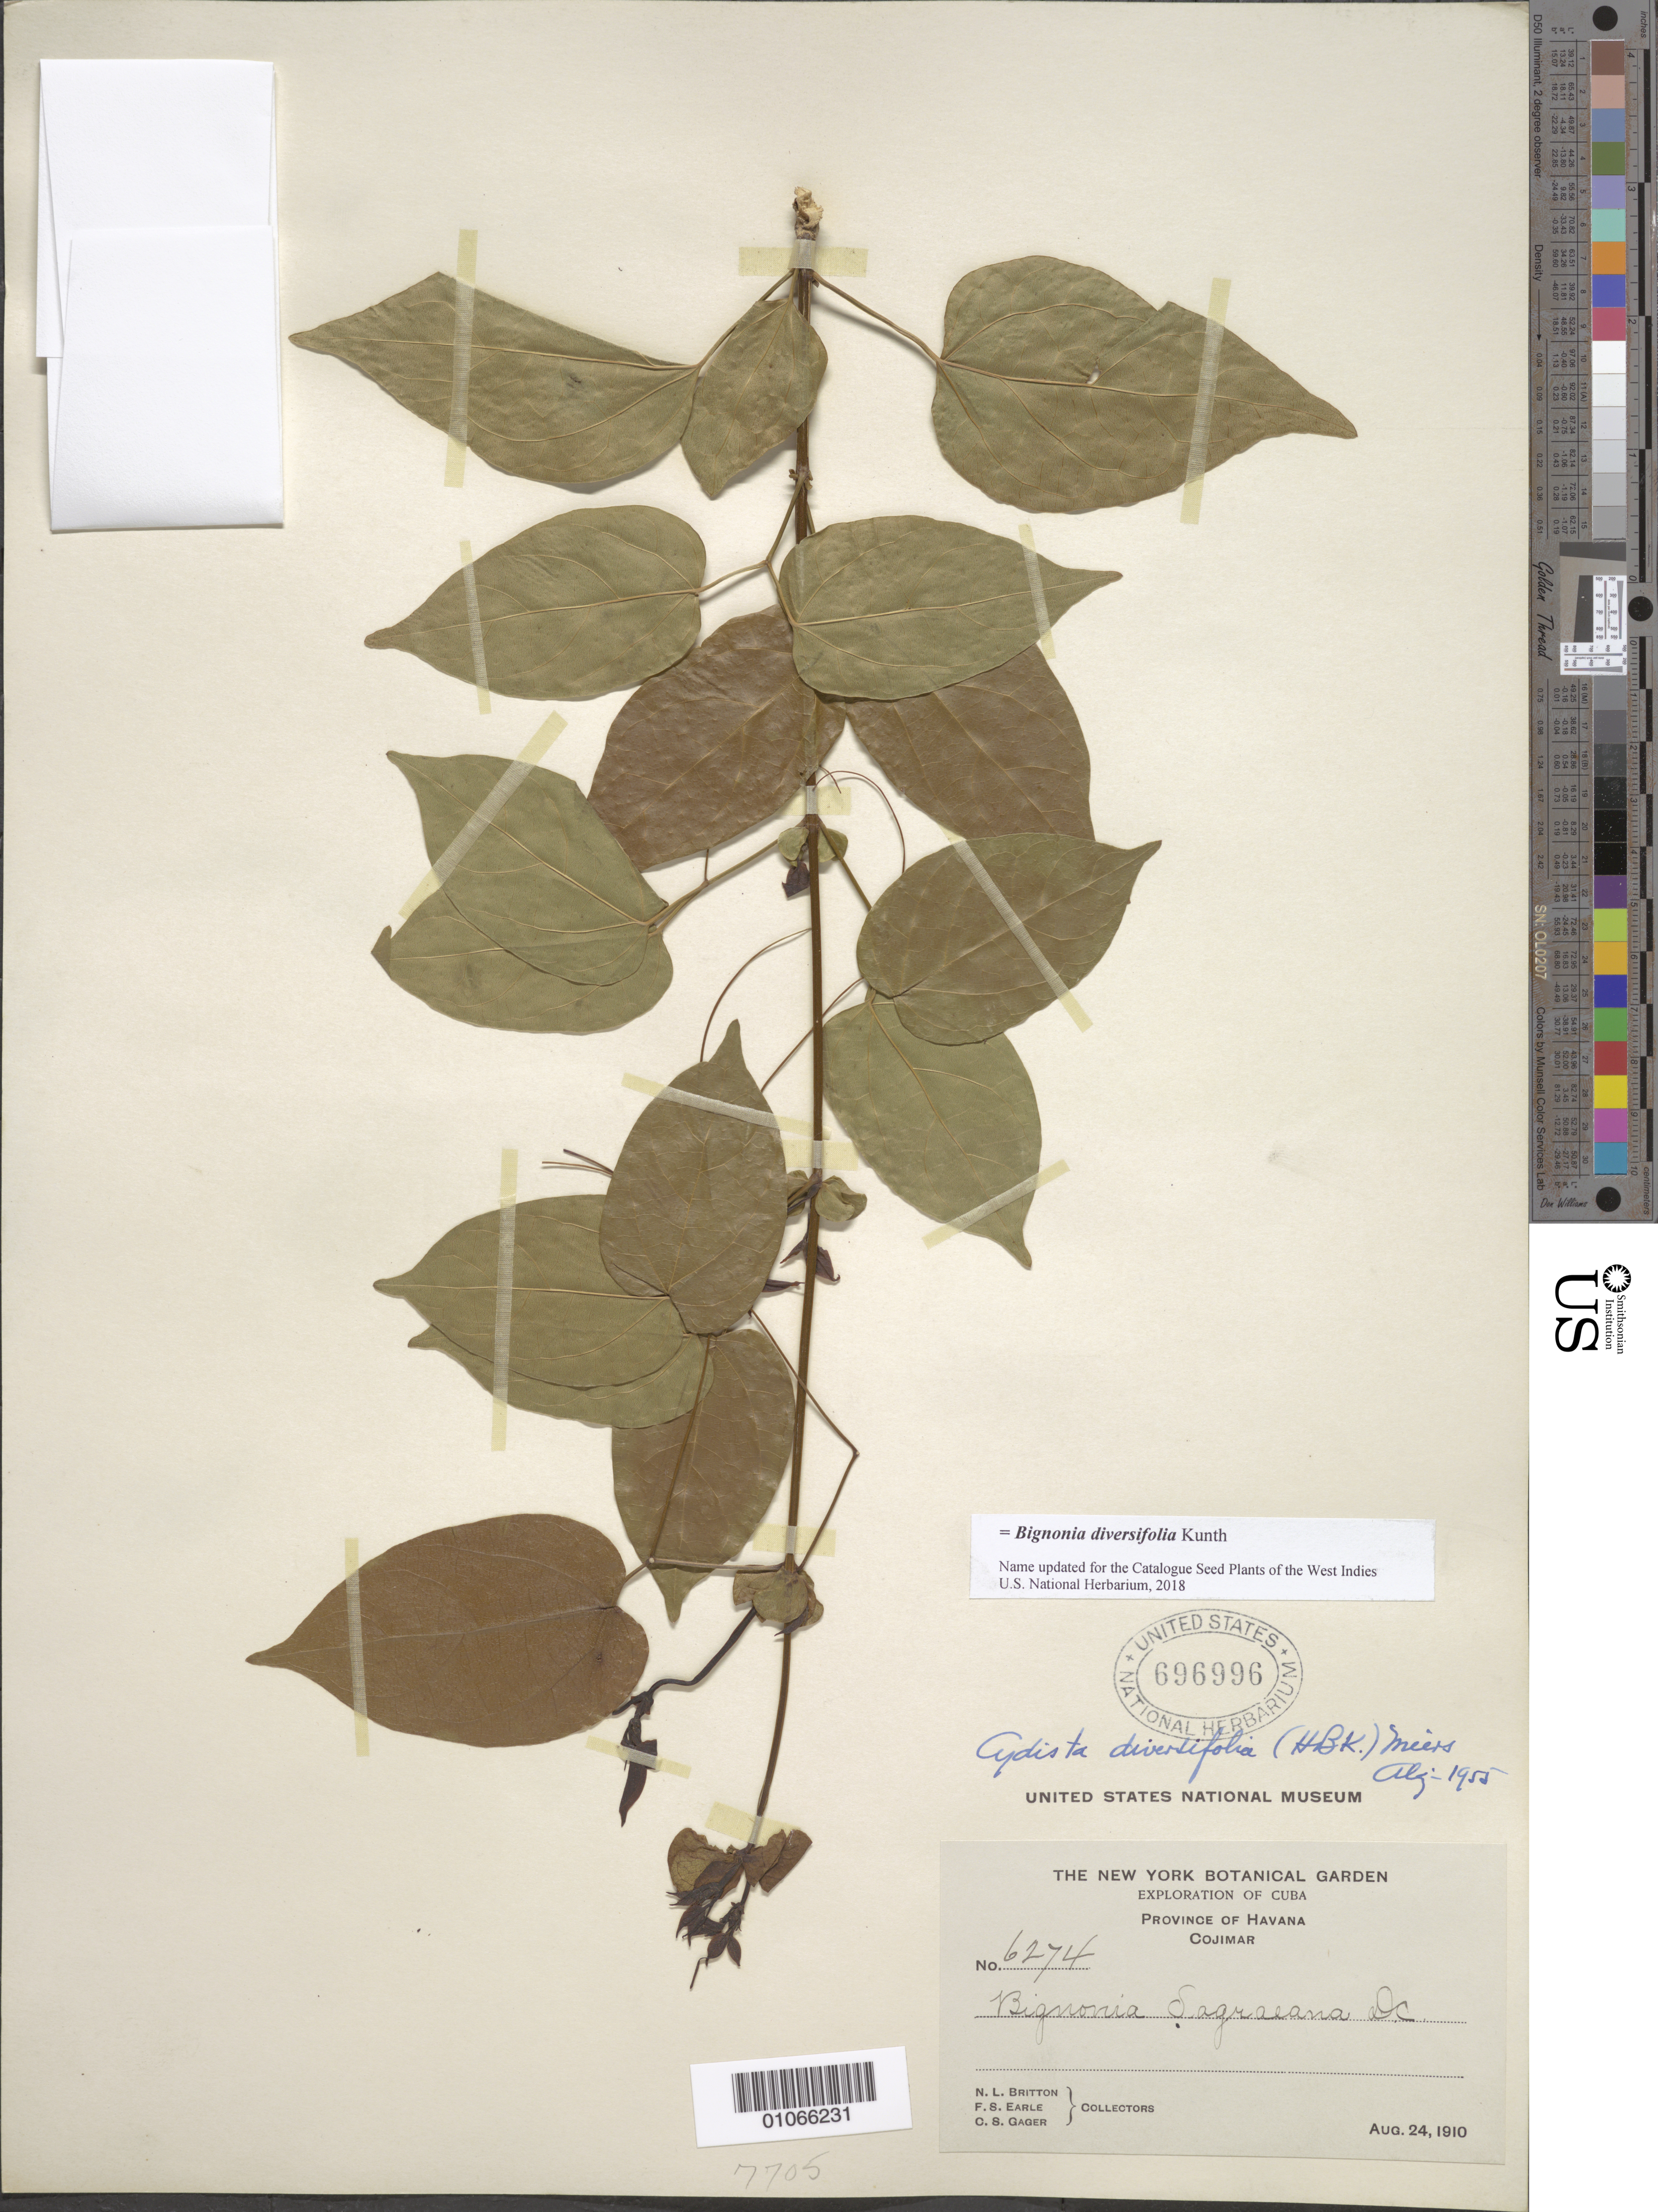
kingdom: Plantae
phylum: Tracheophyta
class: Magnoliopsida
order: Lamiales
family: Bignoniaceae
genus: Bignonia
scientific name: Bignonia diversifolia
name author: Kunth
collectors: N. Britton, F. S. Earle & C. Gager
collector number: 6274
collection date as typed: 24 Aug 1910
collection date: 1910-08-24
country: Cuba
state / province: La Habana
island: Cuba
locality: La Habana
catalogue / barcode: US 696996